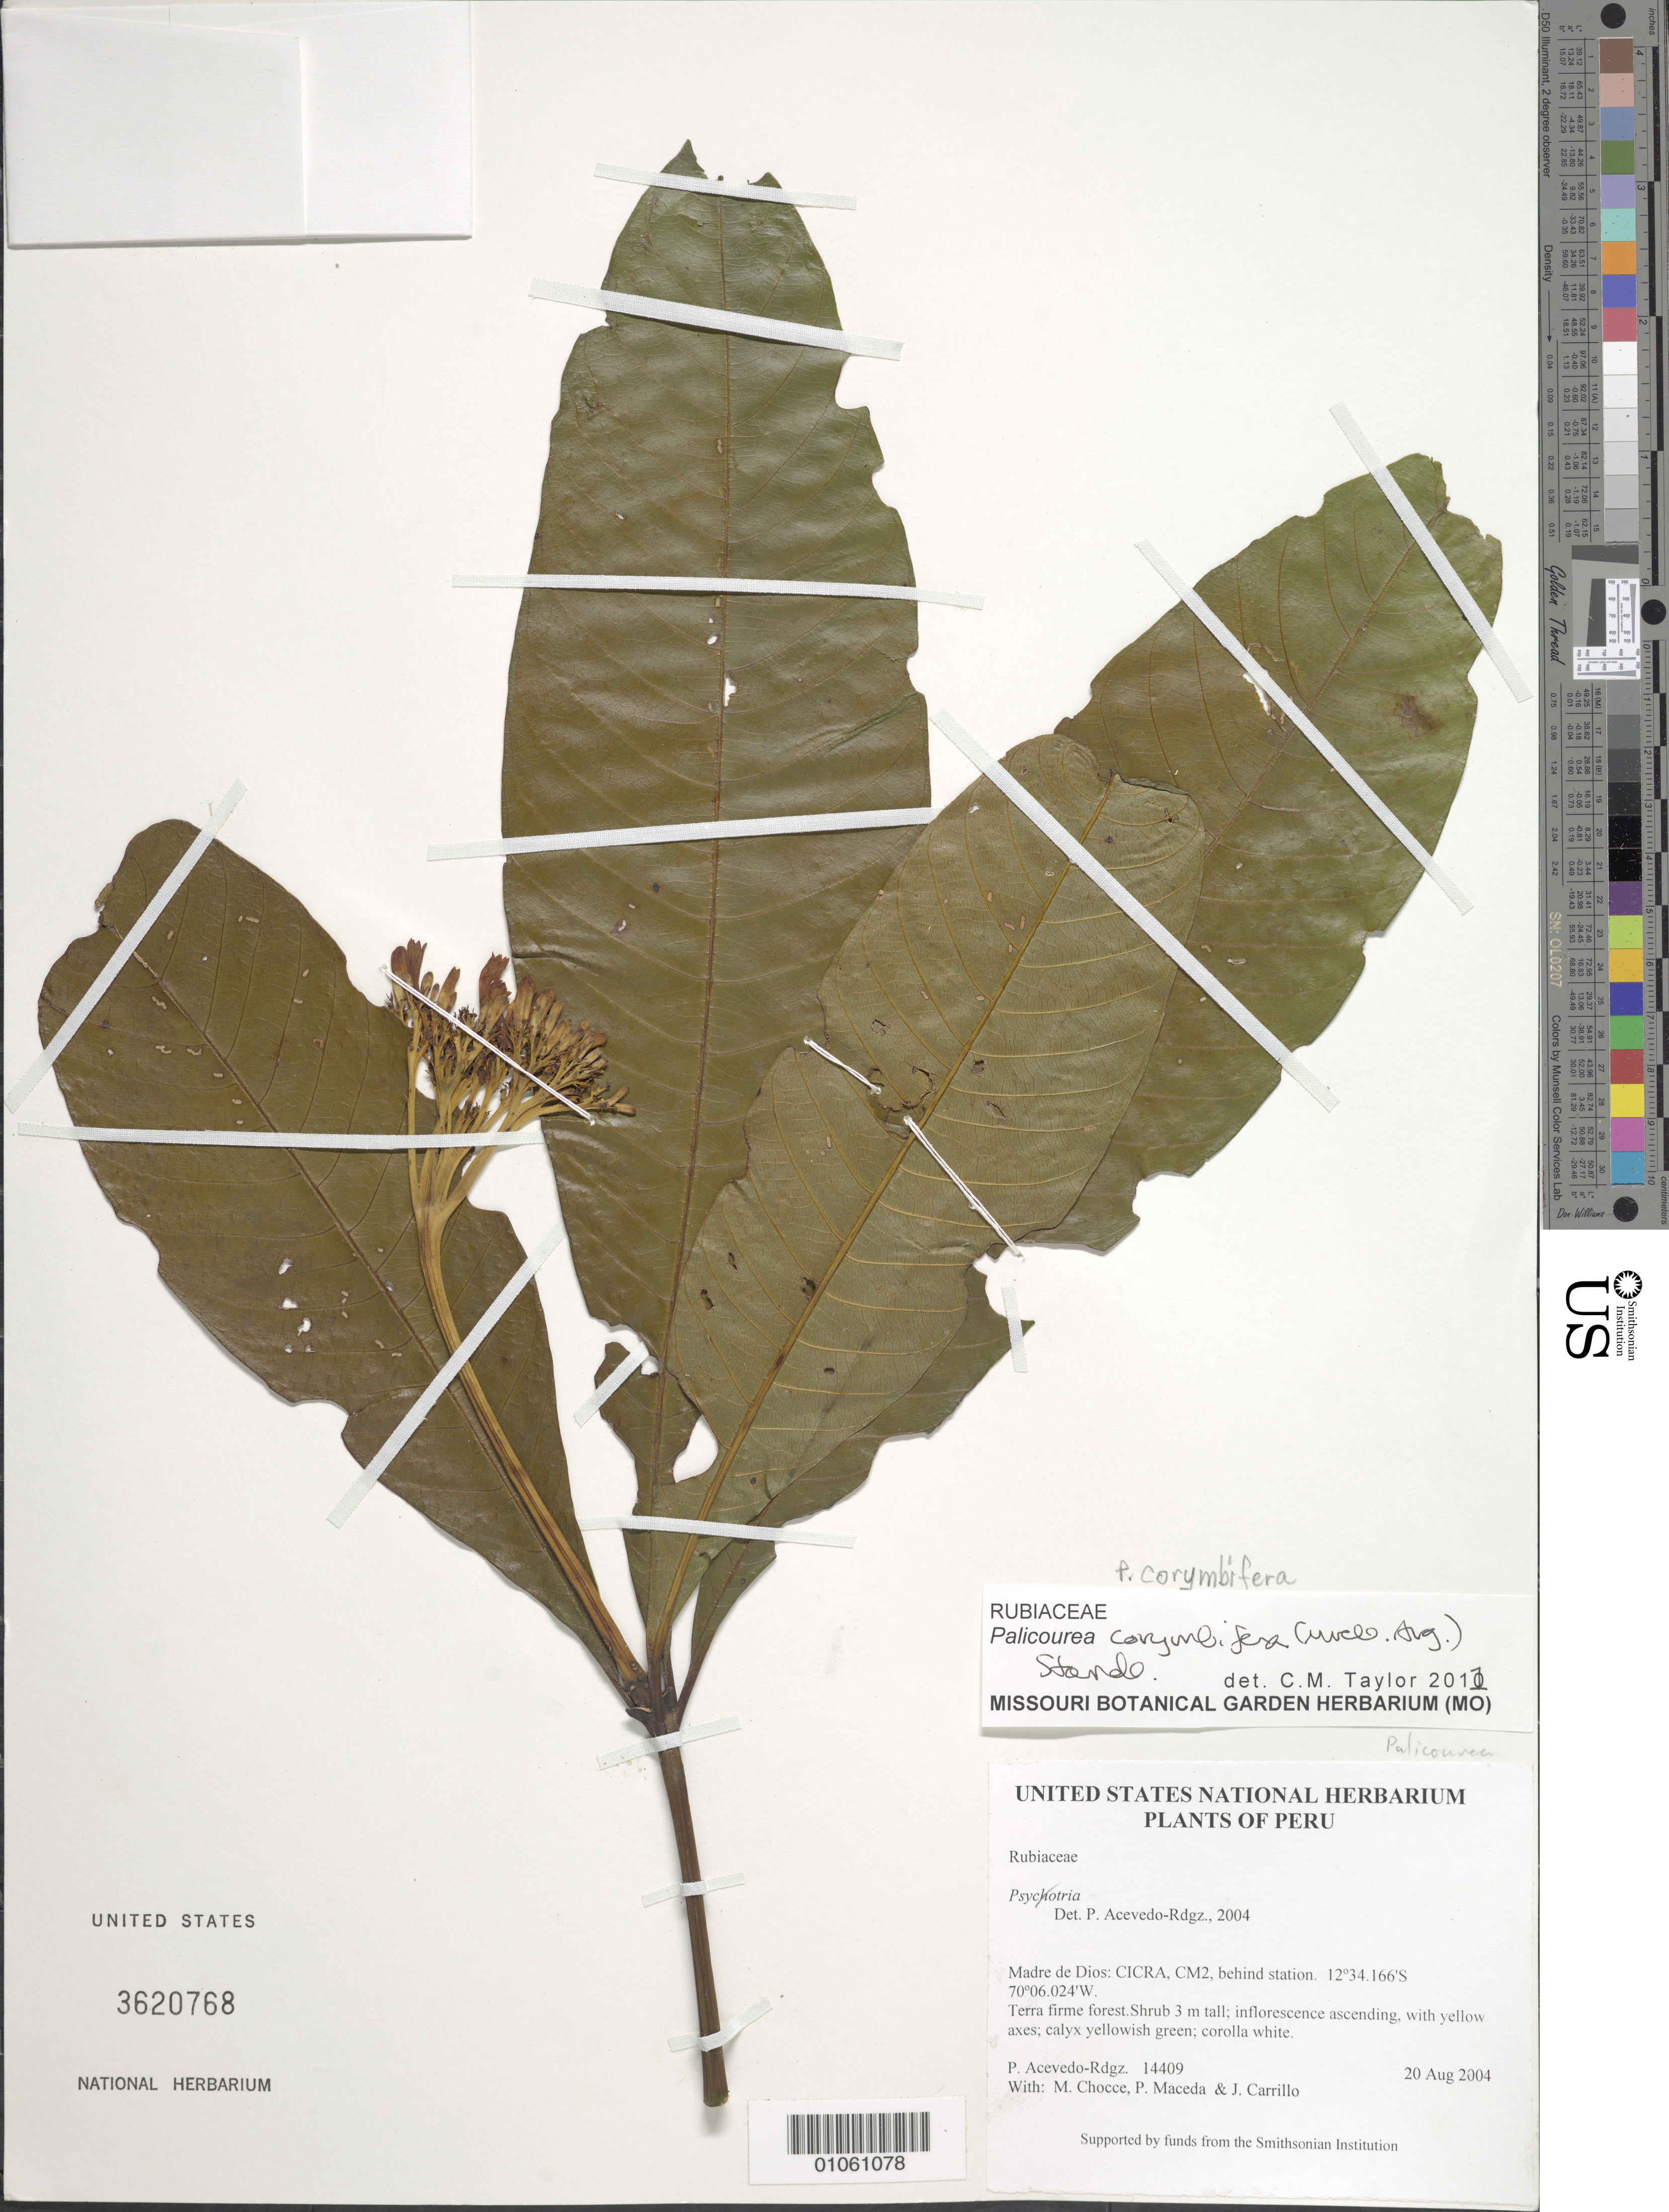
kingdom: Plantae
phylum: Tracheophyta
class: Magnoliopsida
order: Gentianales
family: Rubiaceae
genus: Palicourea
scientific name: Palicourea corymbifera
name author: (Müll. Arg.) Standl.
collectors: P. Acevedo-Rodr., M. Chocce, P. Maceda & J. Carrillo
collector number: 14409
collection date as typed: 20 Aug 2004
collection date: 2004-08-20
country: Peru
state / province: Madre de Dios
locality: CICRA, CM2, behind station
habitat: Terra firme forest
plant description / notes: NY, MO, US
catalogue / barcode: US 3620768